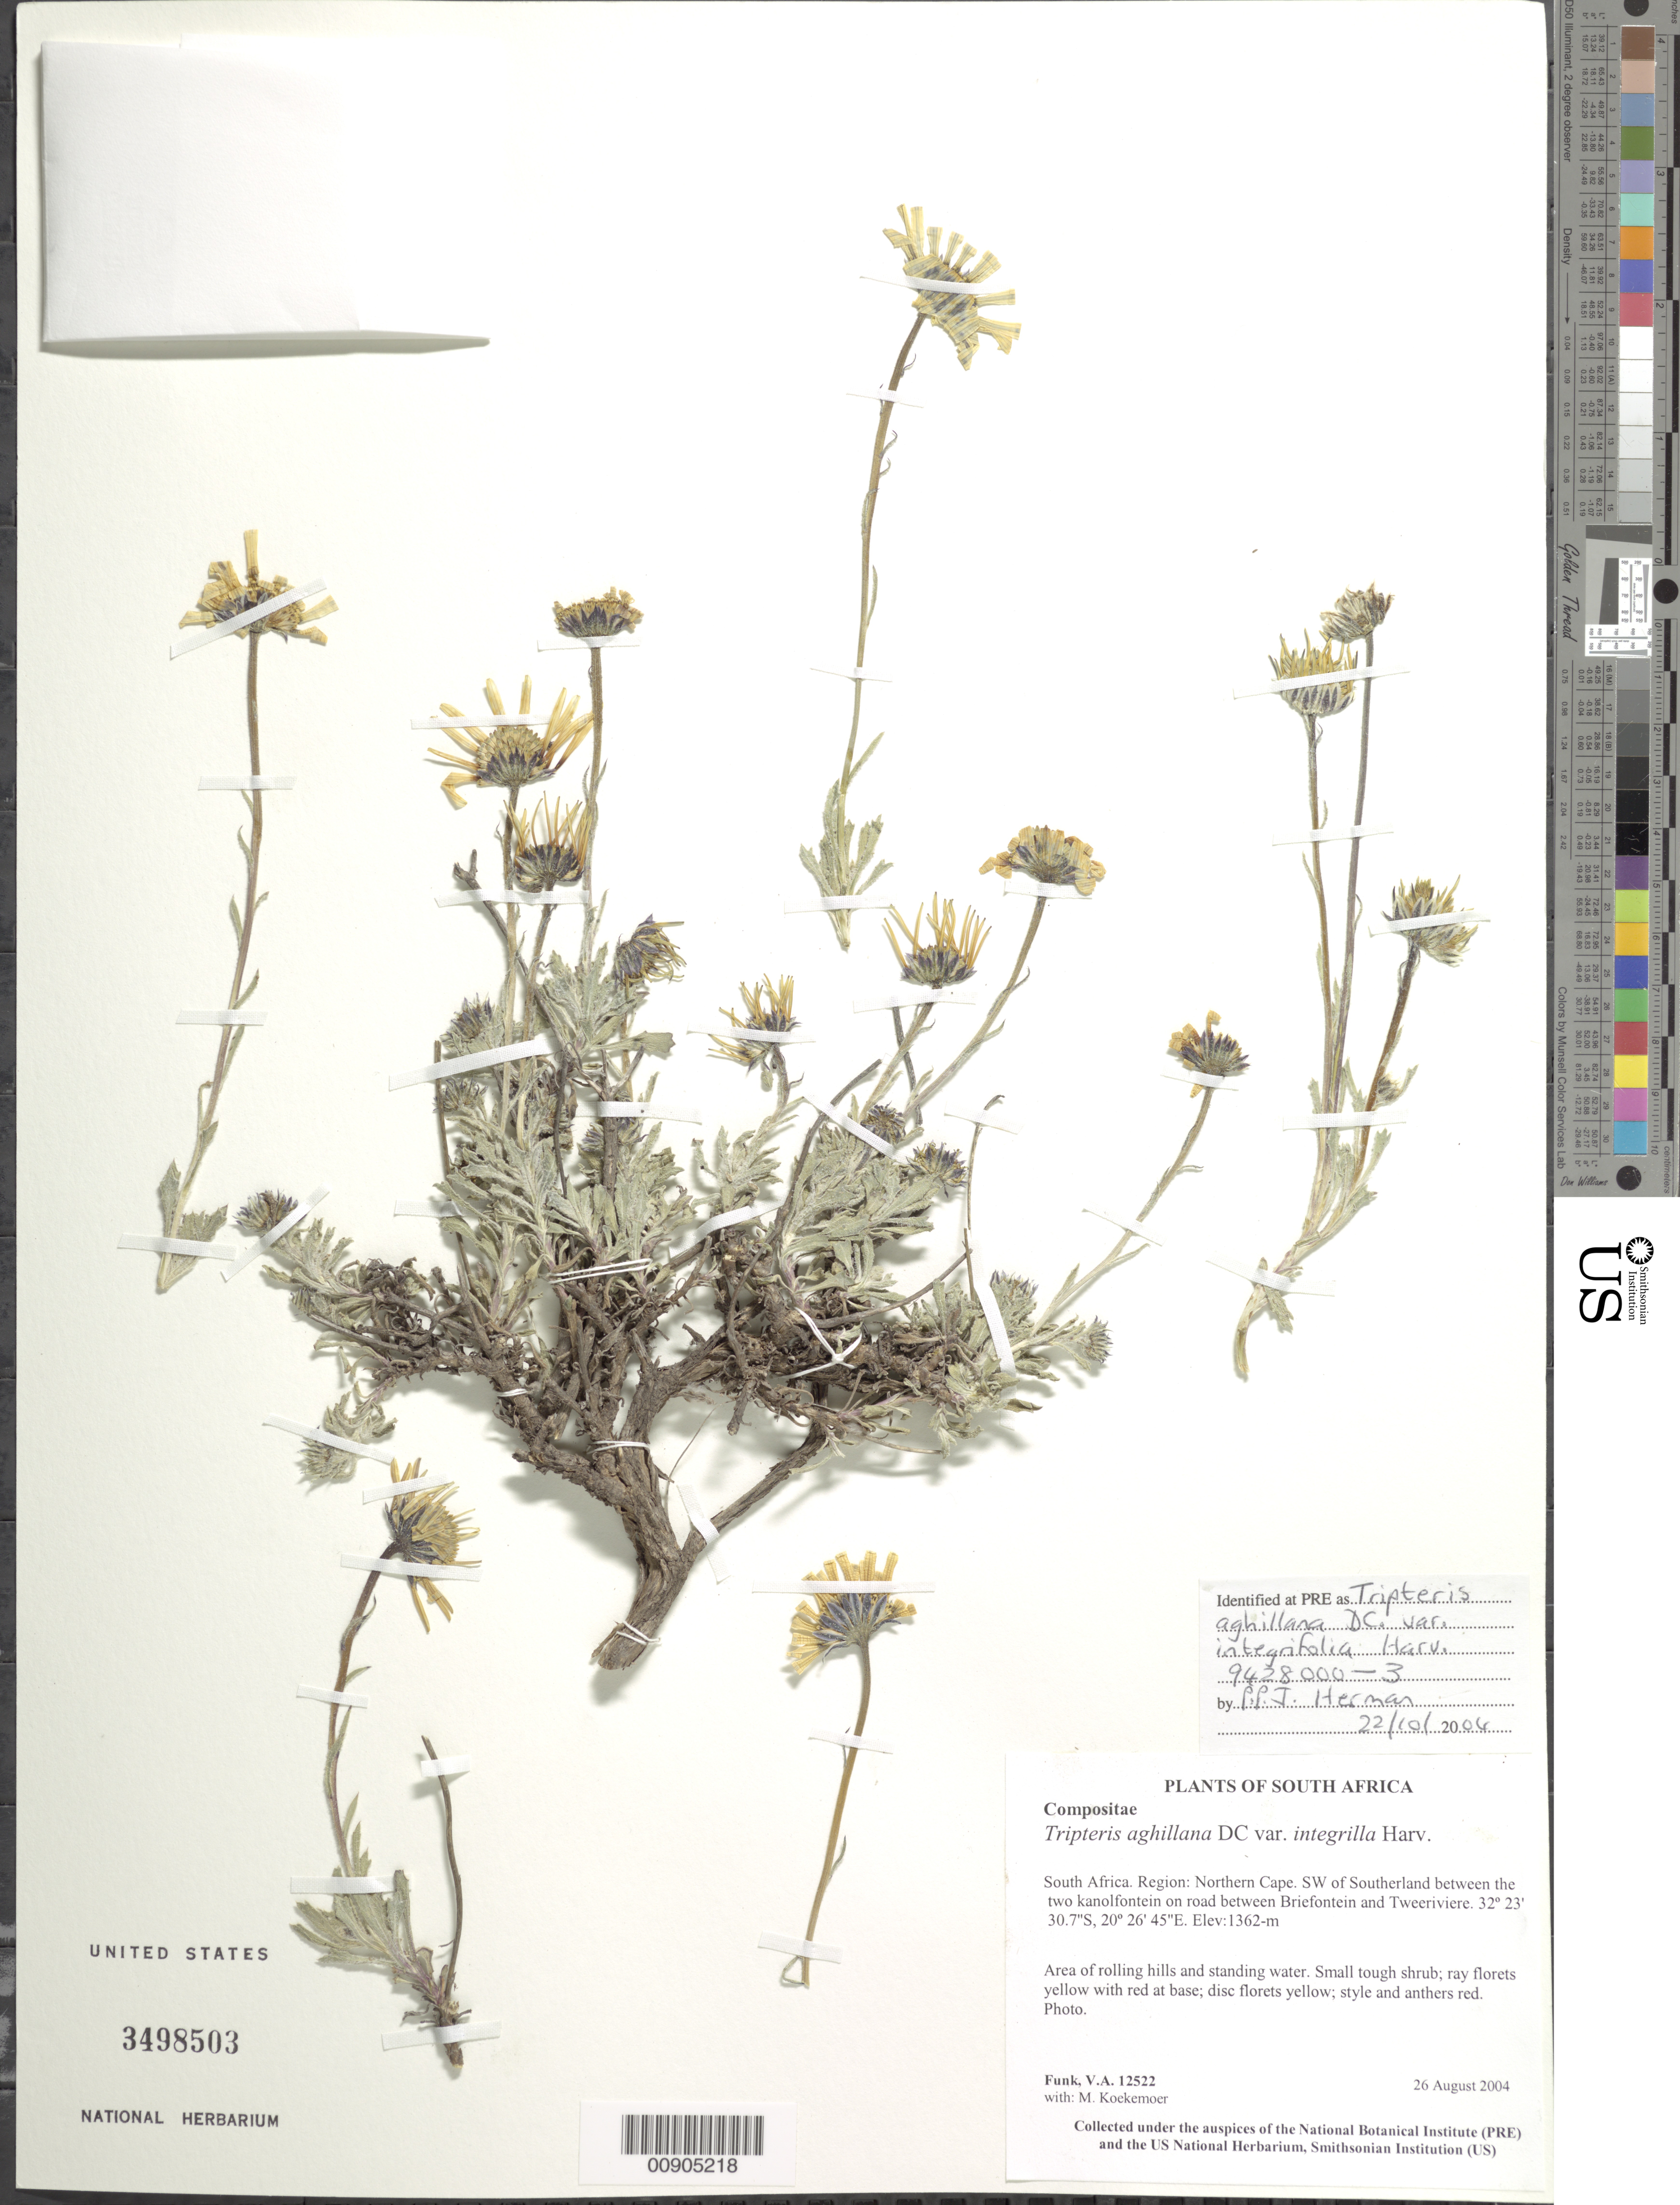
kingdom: Plantae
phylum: Tracheophyta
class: Magnoliopsida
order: Asterales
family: Asteraceae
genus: Tripteris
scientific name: Tripteris aghillana var. integrifolia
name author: Harv.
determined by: Herman, P. P. J.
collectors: V. Funk & M. Koekemoer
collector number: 12522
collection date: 2004-08-26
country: South Africa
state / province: Northern Cape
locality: SW of Sutherland, between Briefontein and Tweeriviere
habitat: Rolling hills and standing water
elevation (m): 1362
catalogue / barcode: US 3498503